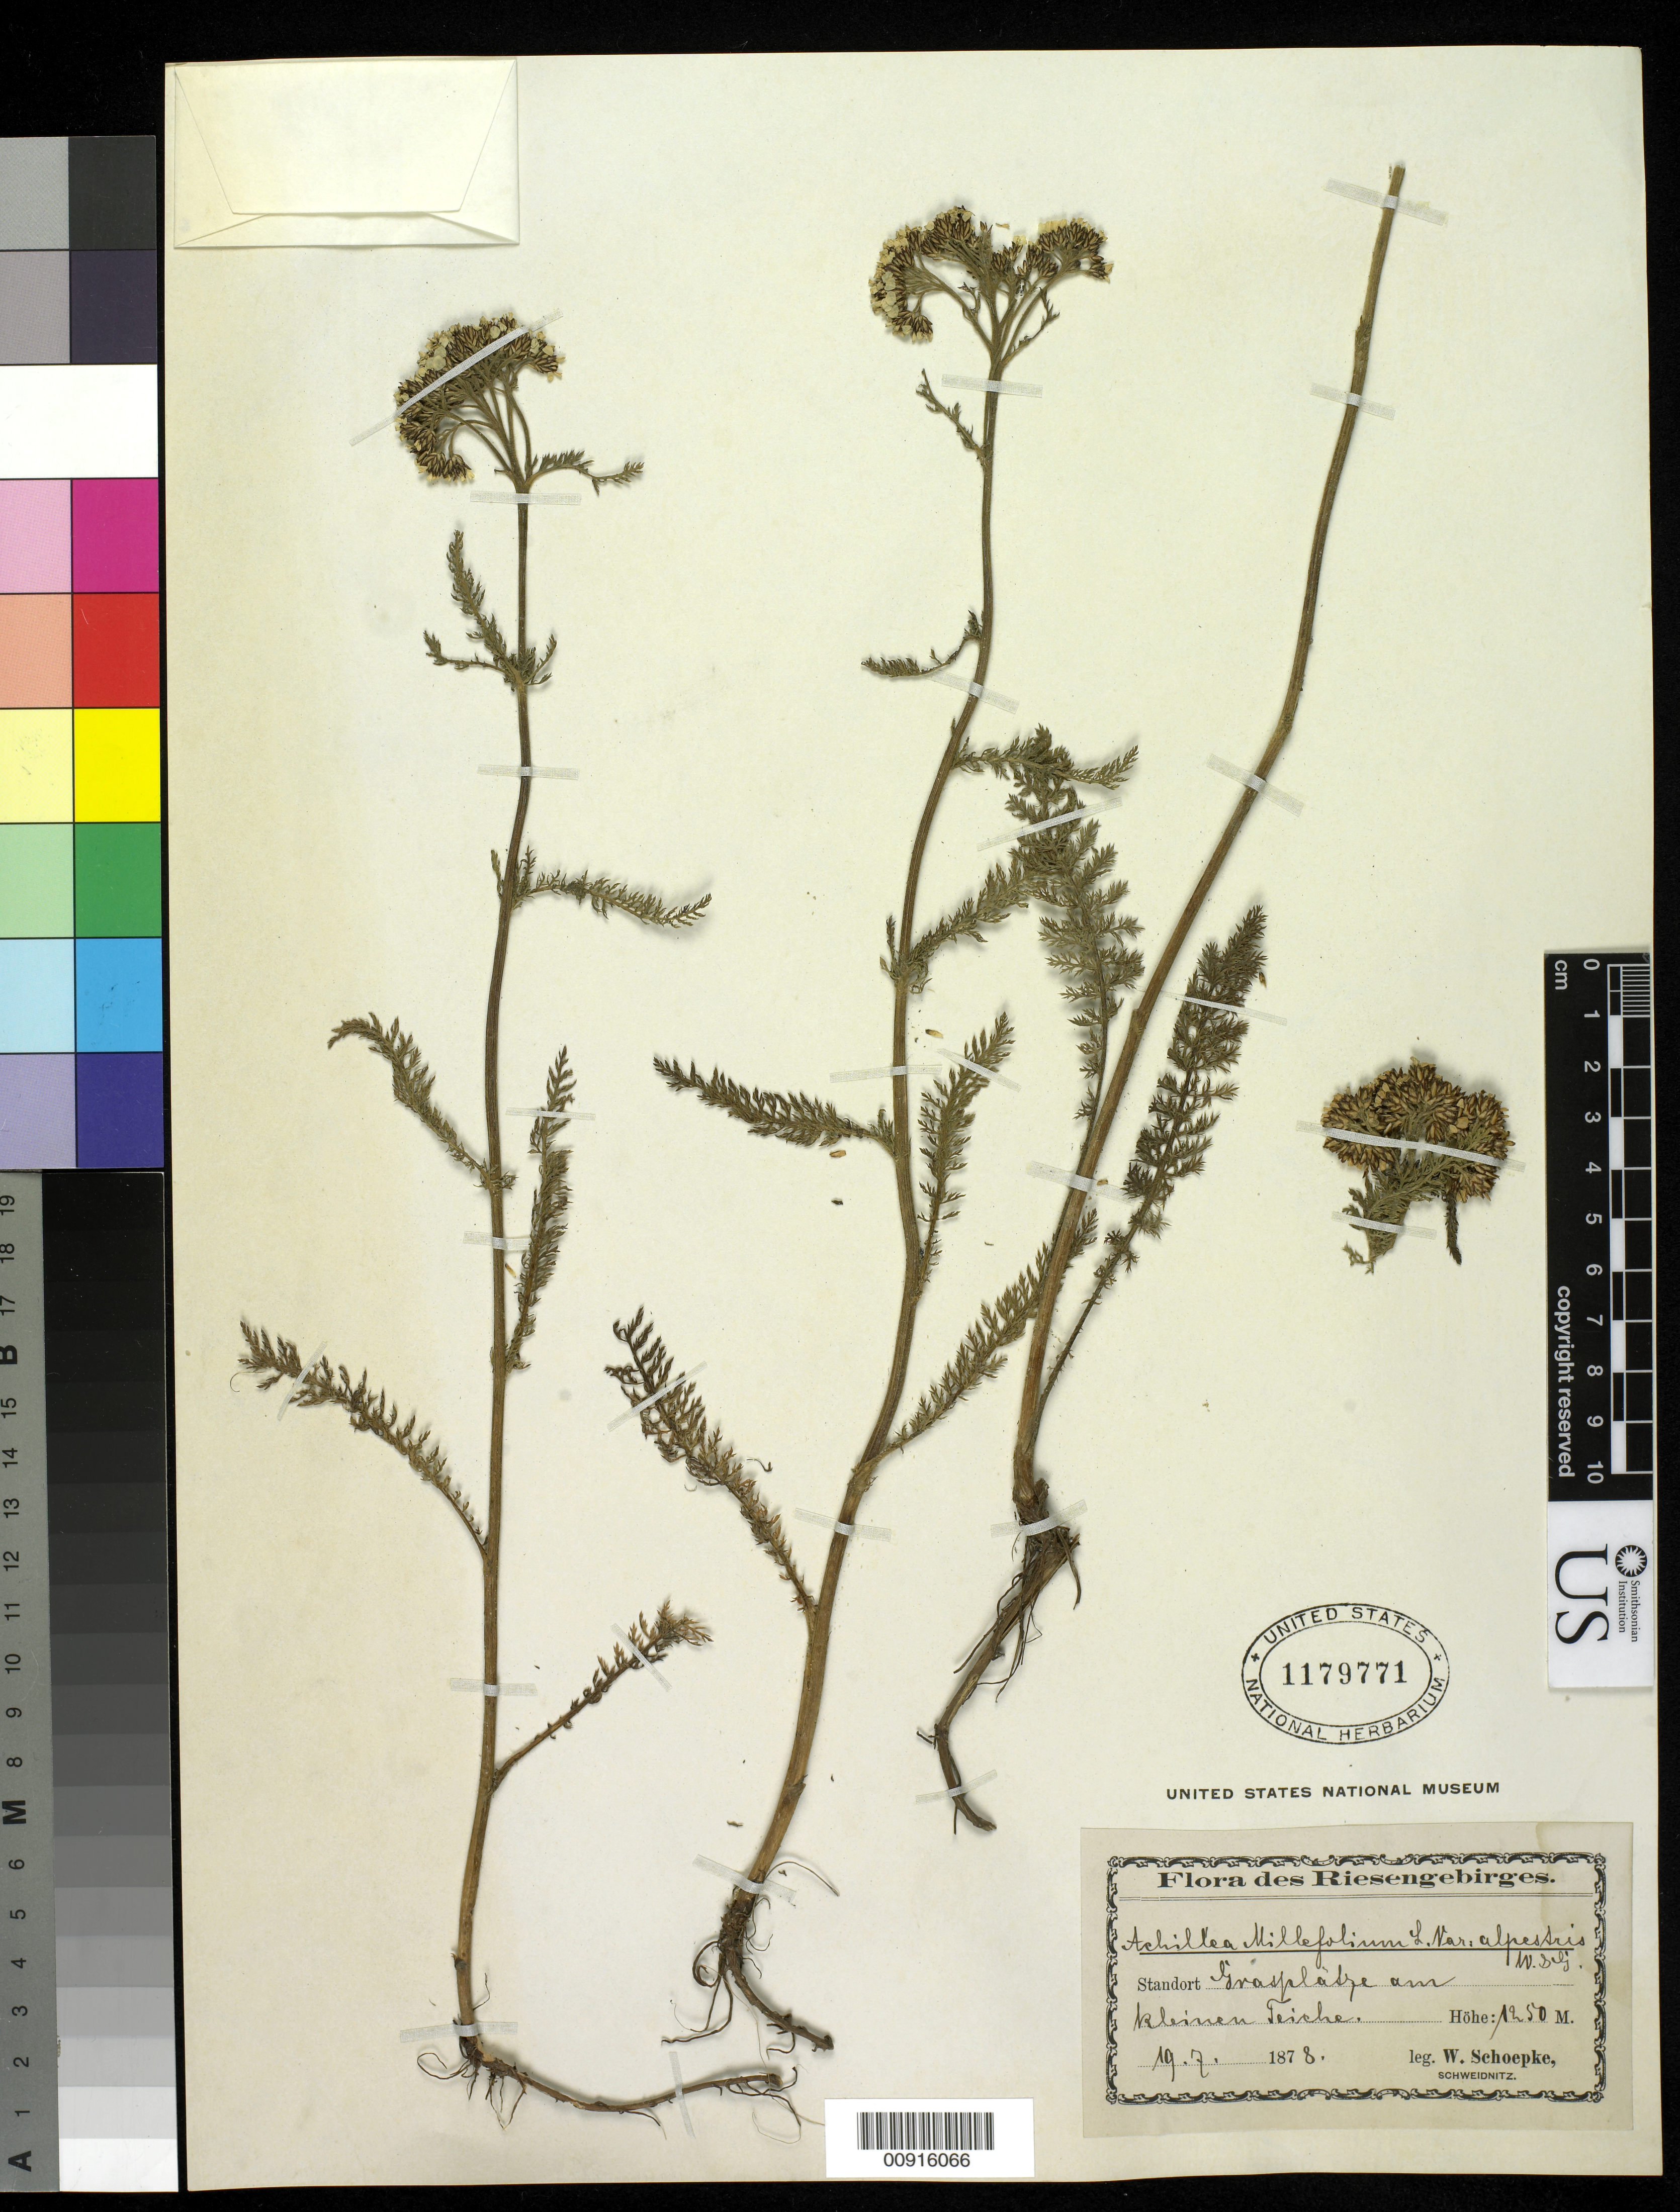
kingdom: Plantae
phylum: Tracheophyta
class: Magnoliopsida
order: Asterales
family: Asteraceae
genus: Achillea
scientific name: Achillea millefolium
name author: L.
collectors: W. Schoepke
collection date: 1878-07-19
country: Germany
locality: Grasplatze am kleinen Teiche 120 m.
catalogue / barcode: US 1179771